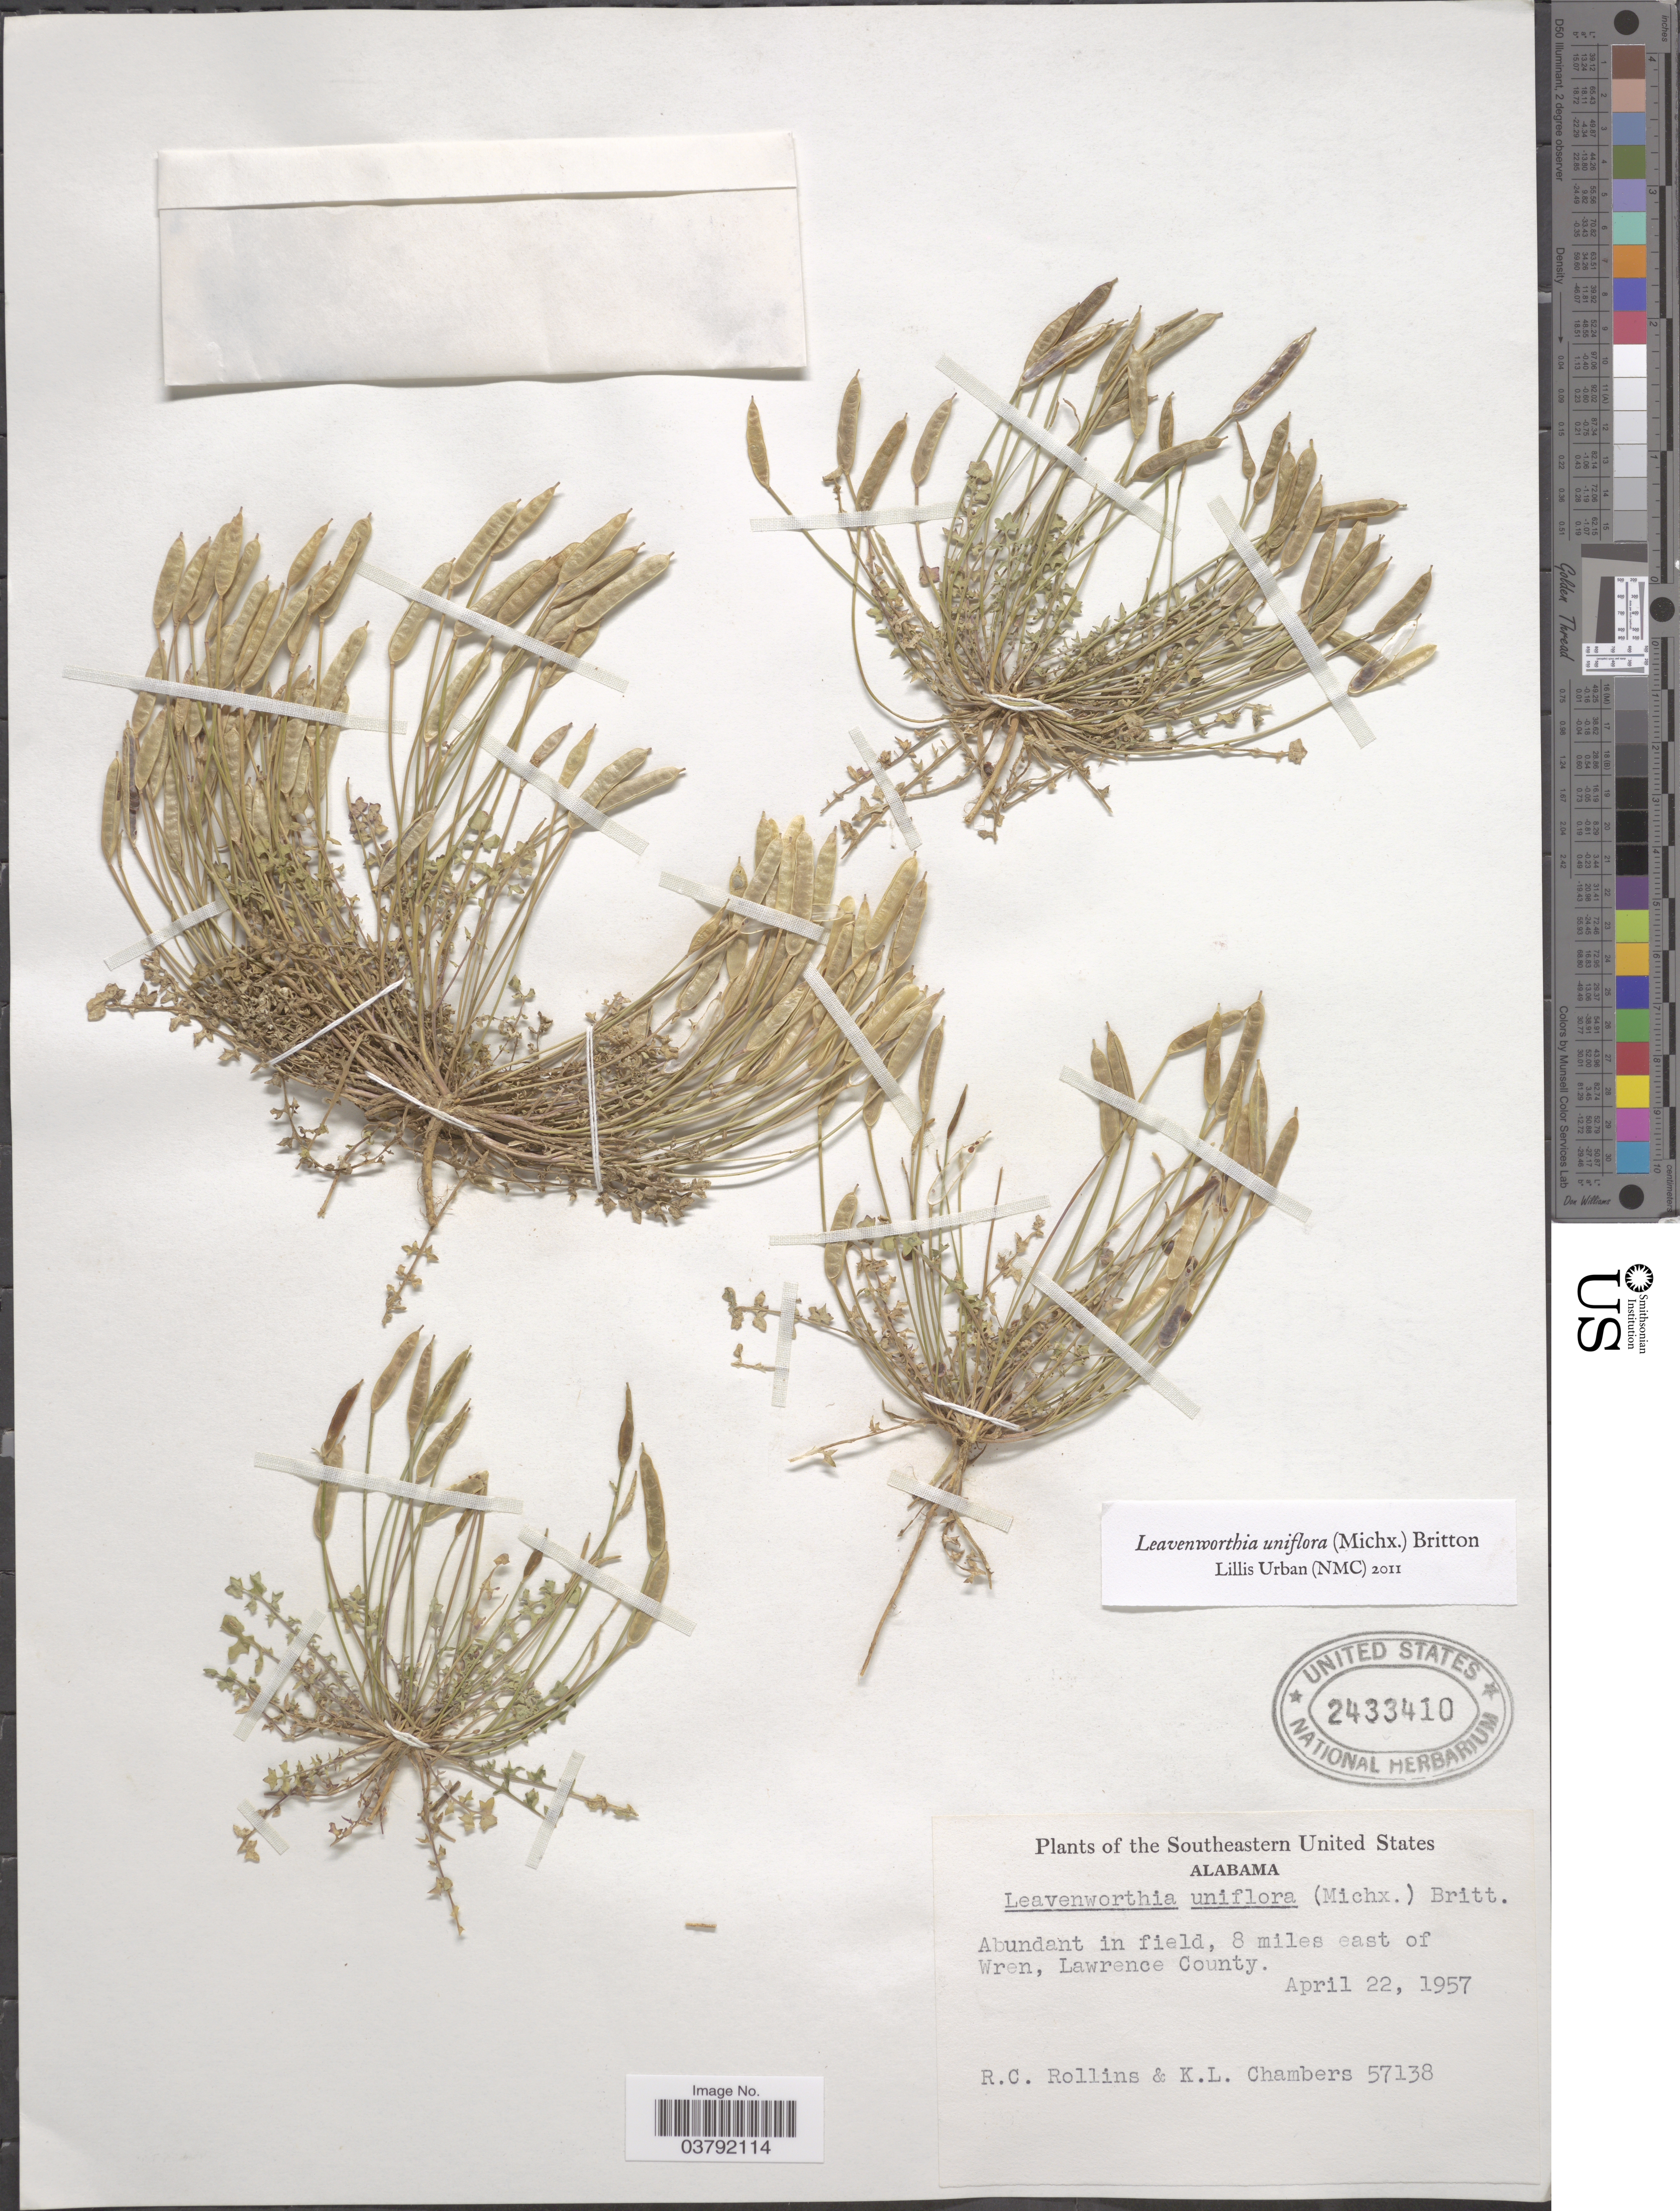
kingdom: Plantae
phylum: Tracheophyta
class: Magnoliopsida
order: Brassicales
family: Brassicaceae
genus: Leavenworthia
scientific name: Leavenworthia uniflora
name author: (Michx.) Britton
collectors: R. C. Rollins & K. Chambers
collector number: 57138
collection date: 1957-04-22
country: United States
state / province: Alabama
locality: Southeastern United States. 8 miles east of Wren, Lawrence County.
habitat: abundant in field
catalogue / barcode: US 2433410